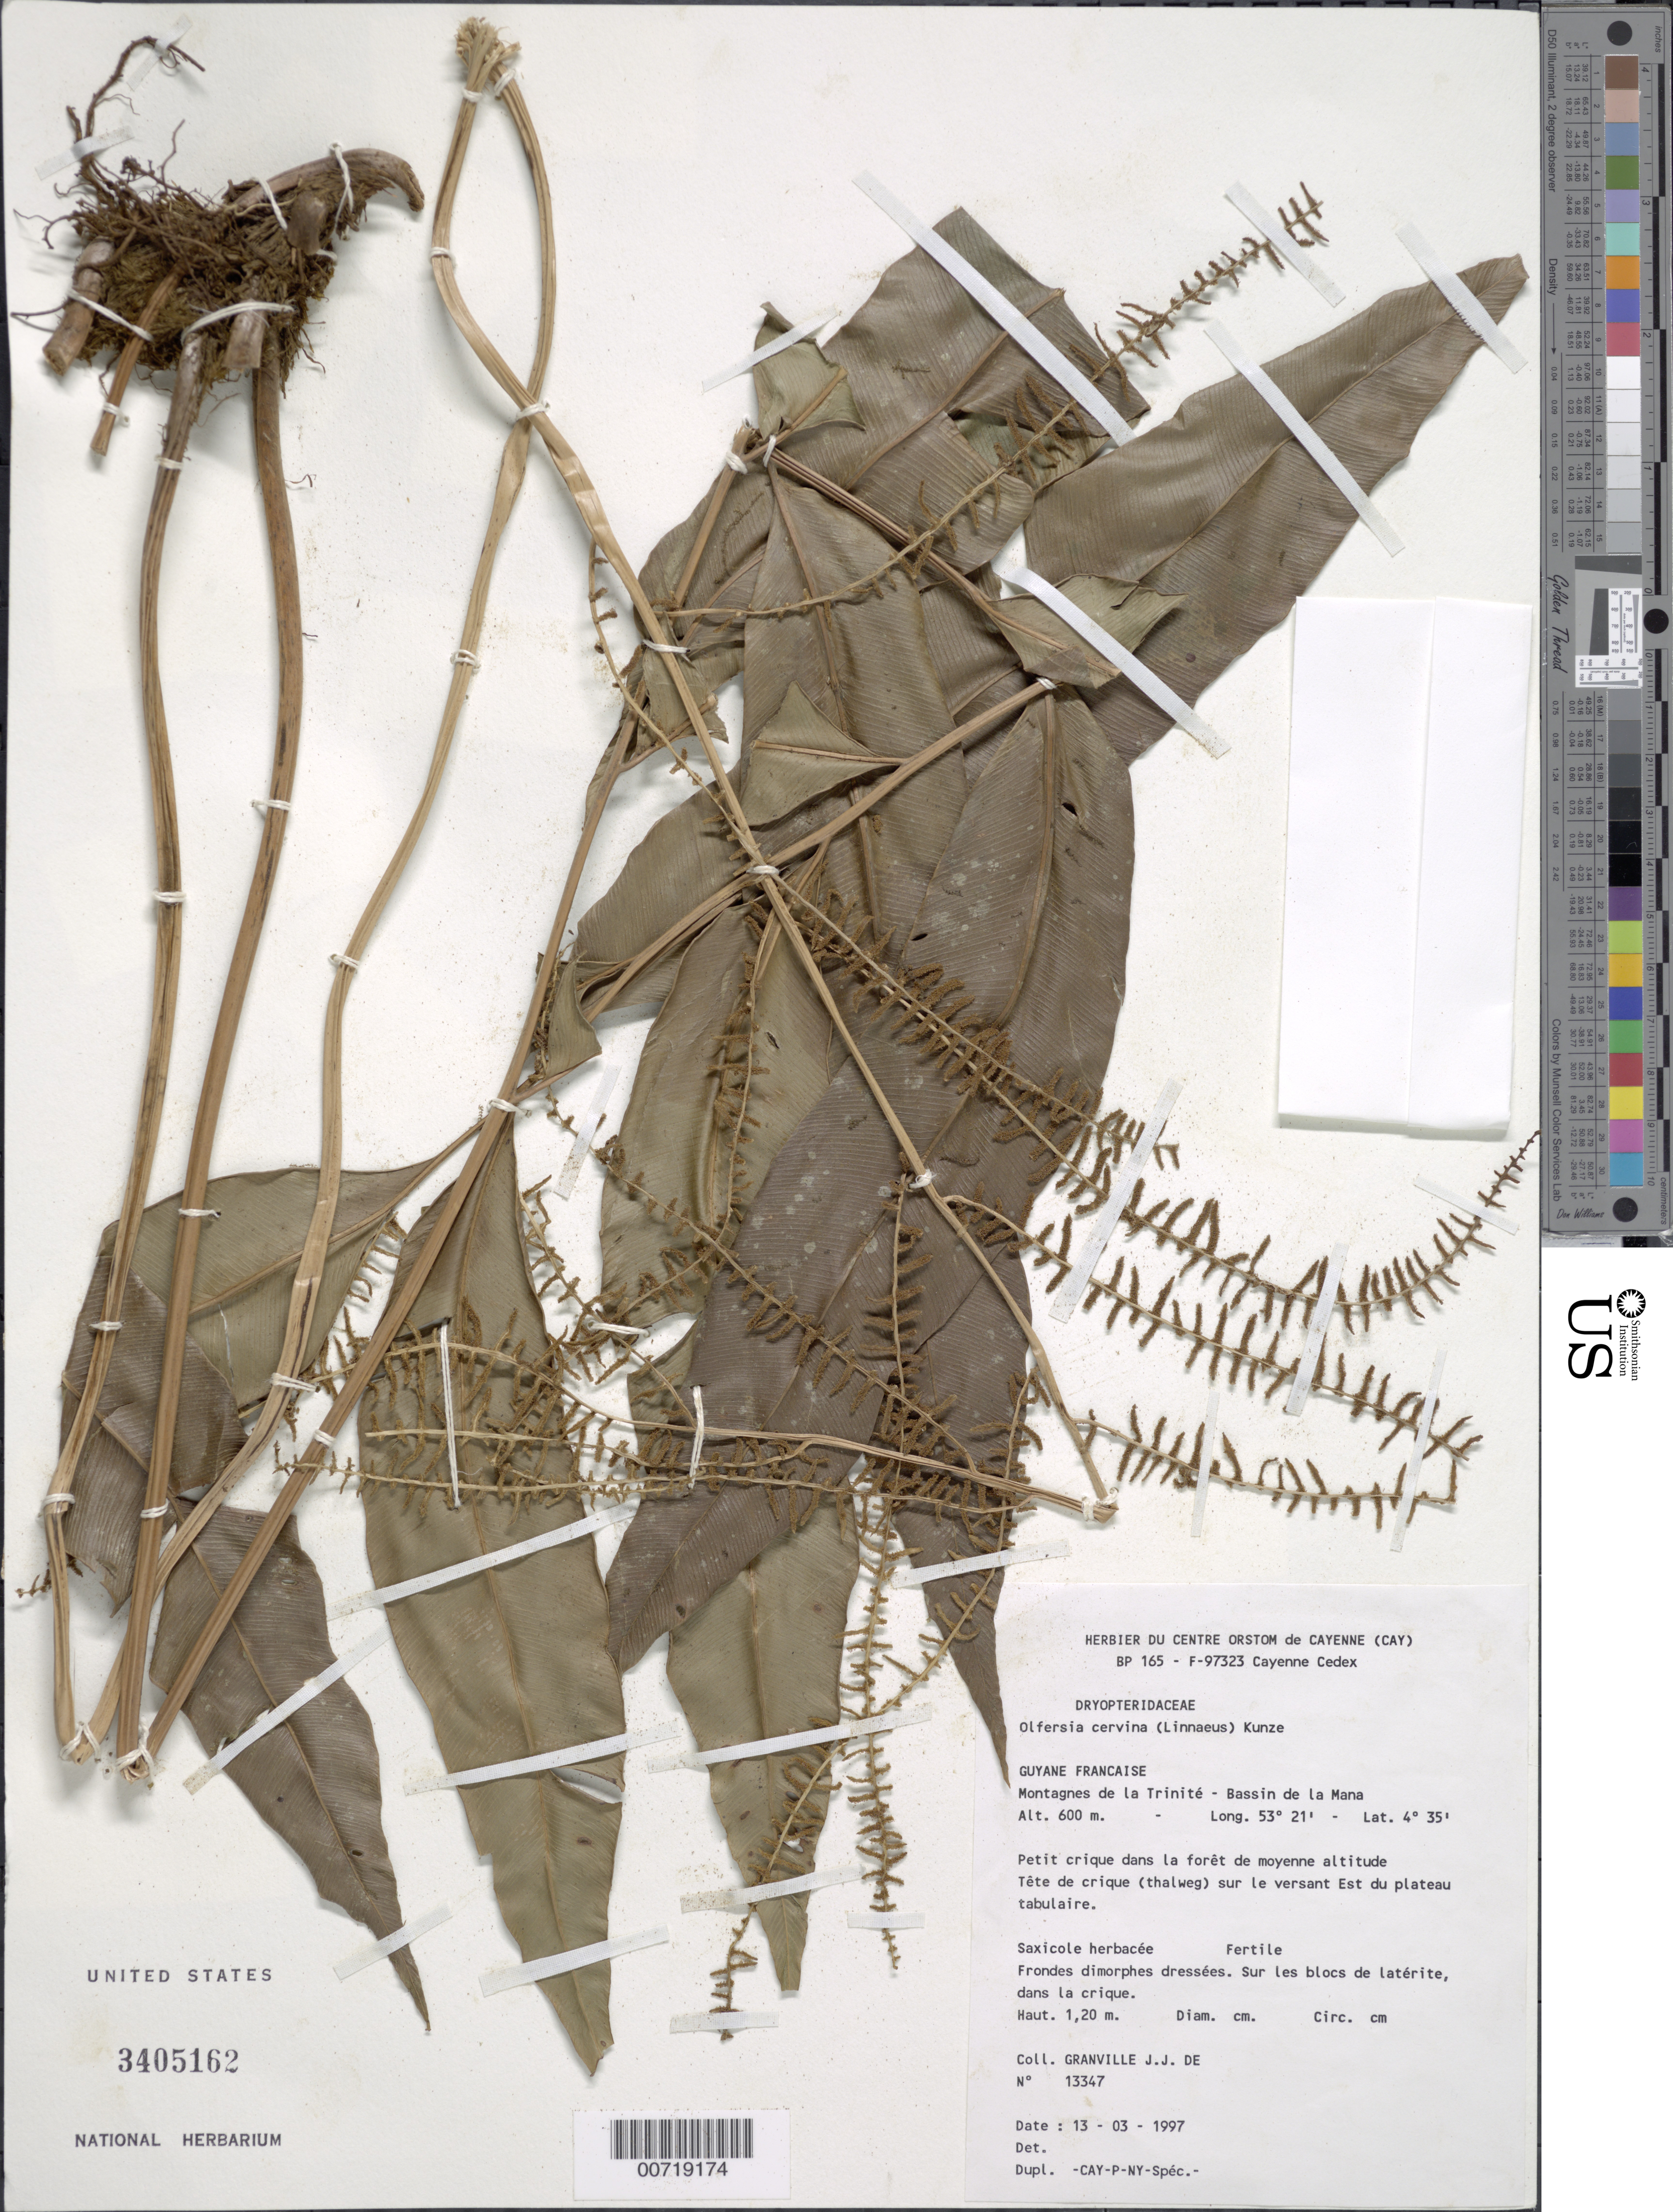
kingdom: Plantae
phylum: Tracheophyta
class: Polypodiopsida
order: Polypodiales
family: Dryopteridaceae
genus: Olfersia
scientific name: Olfersia cervina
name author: (L.) Kunze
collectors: J.-J. de Granville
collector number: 13347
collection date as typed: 13-Mar-97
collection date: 1997-03-13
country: French Guiana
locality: Montagnes de la Trinité, Bassin de la Mana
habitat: Small creek in forest; on laterite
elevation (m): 600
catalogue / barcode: US 3405162